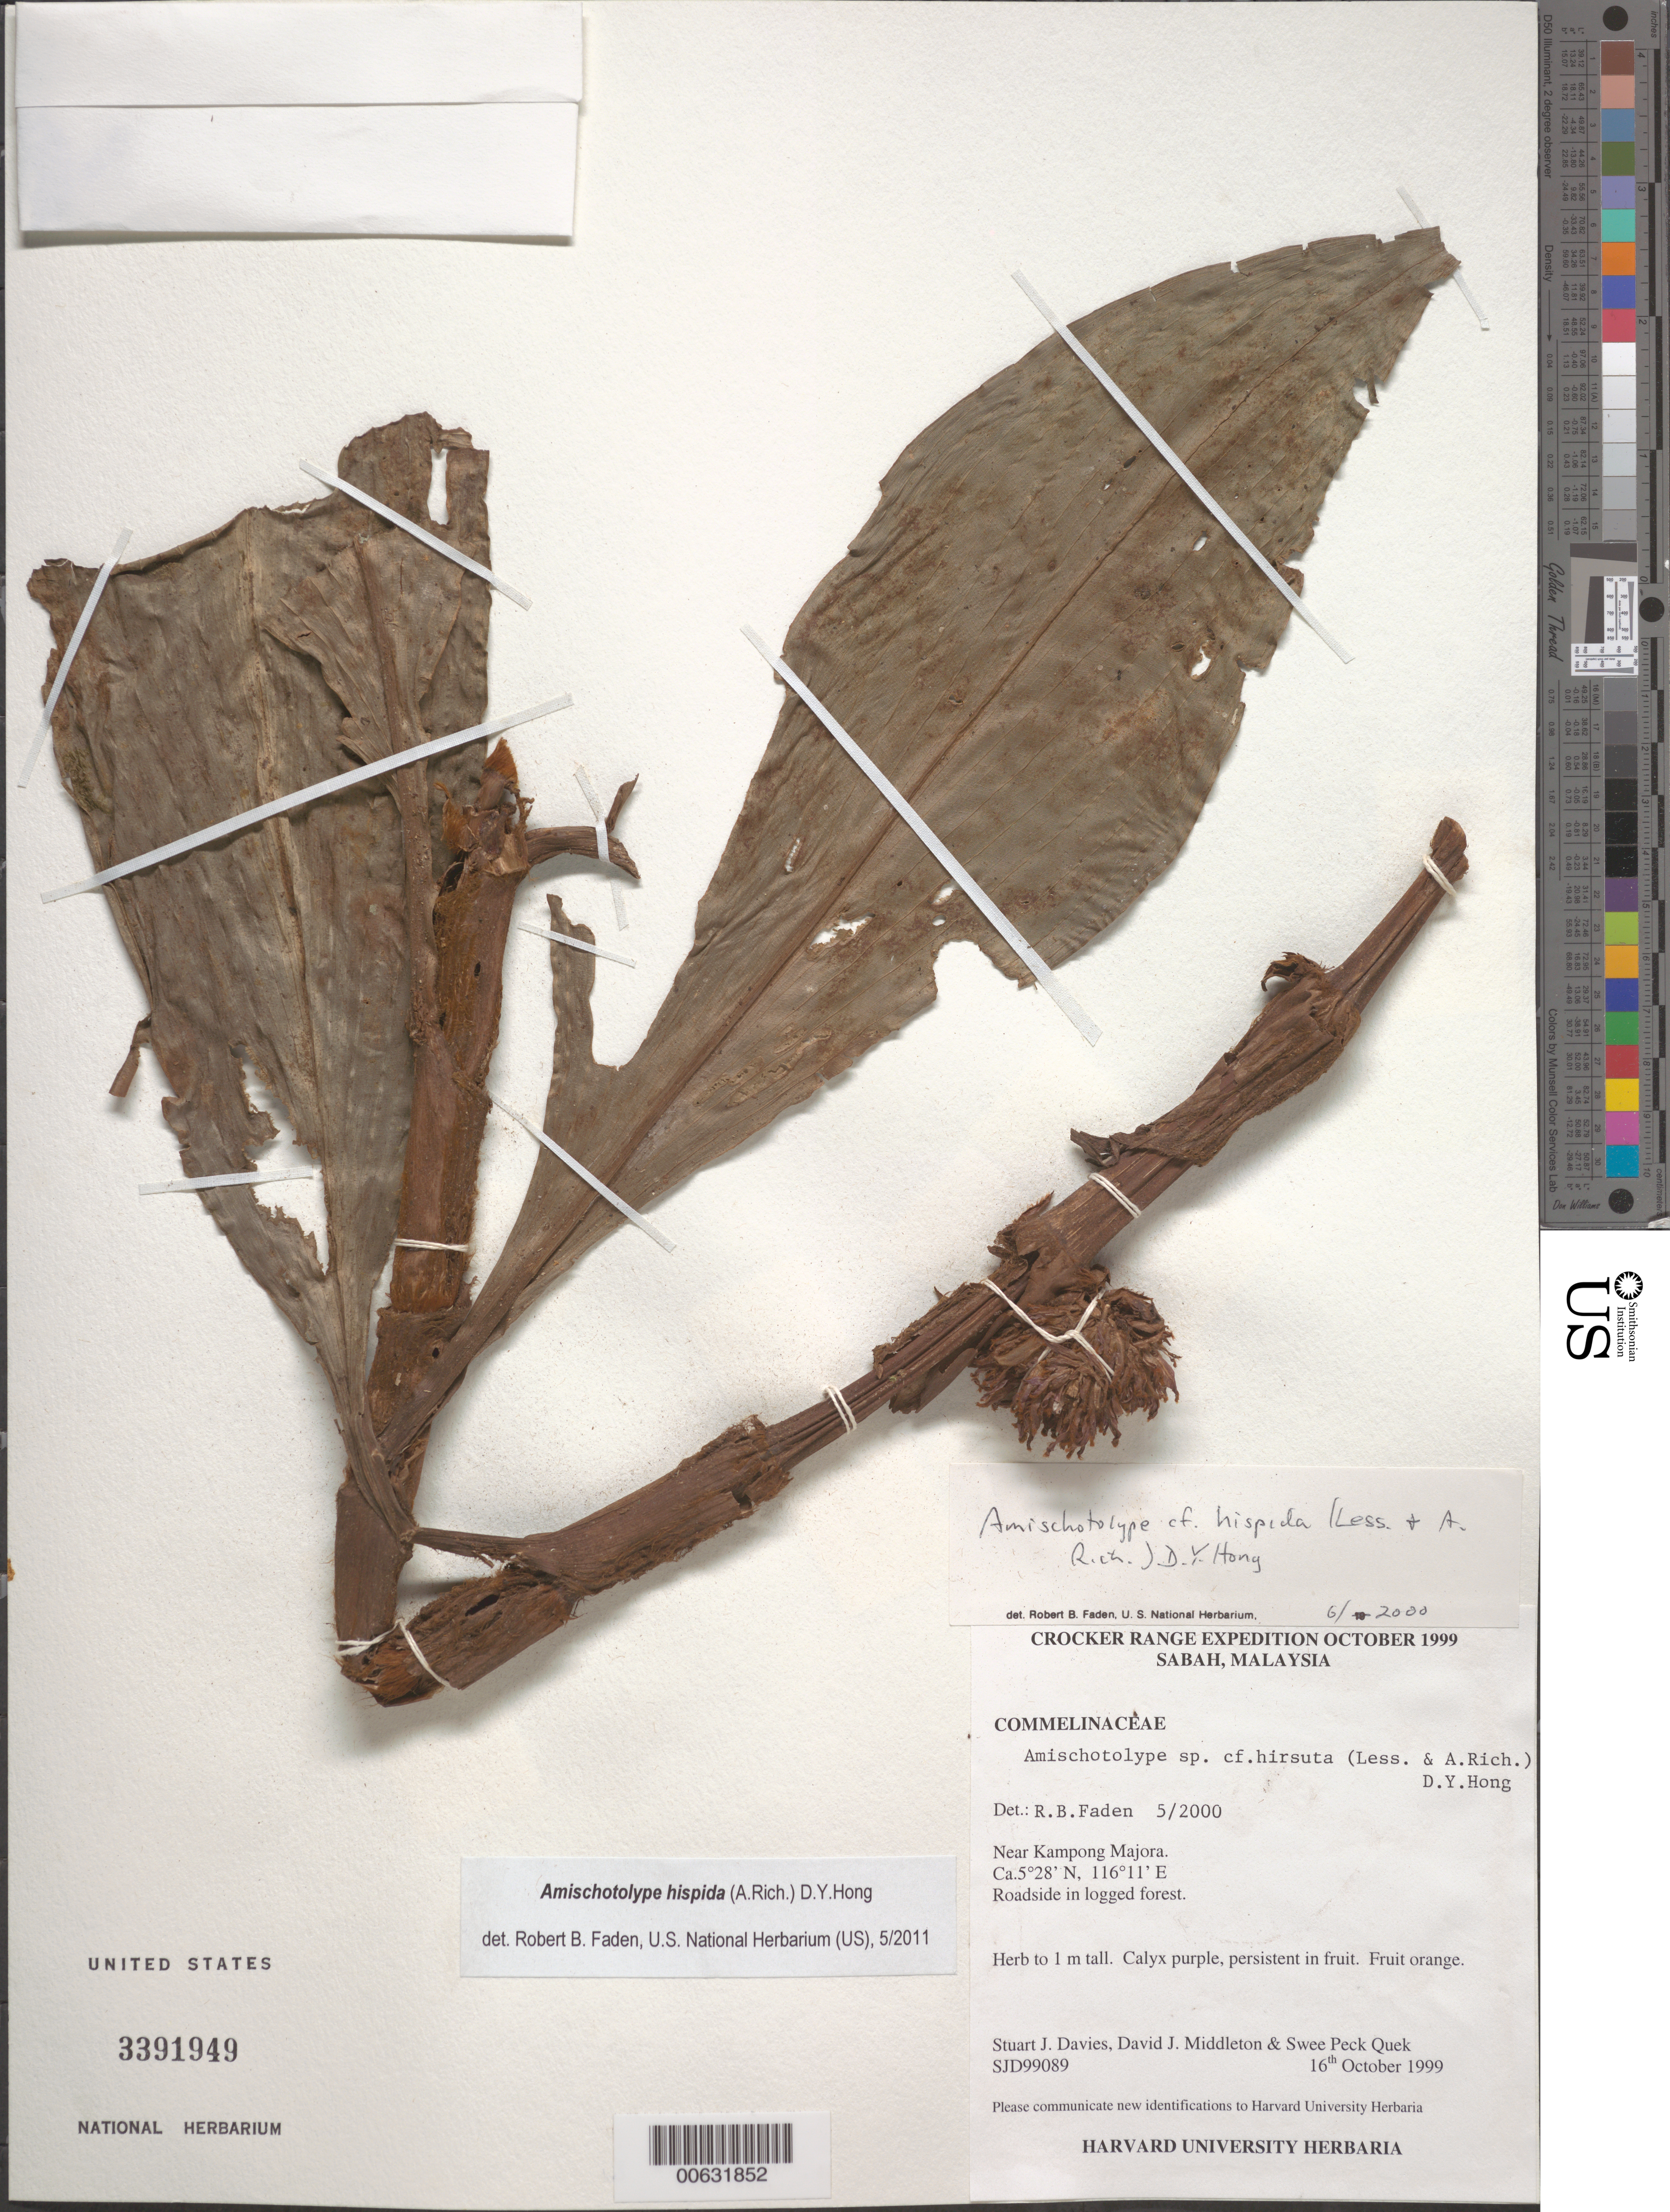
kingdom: Plantae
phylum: Tracheophyta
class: Liliopsida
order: Commelinales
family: Commelinaceae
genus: Amischotolype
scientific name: Amischotolype hispida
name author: (A. Rich.) D.Y. Hong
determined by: Faden, Robert B., (US), Smithsonian Institution - National Museum of Natural History (UNITED STATES)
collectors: S. Davies, D. J. Middleton & S. Quek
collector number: Sjd99089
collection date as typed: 16 Oct 1999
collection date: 1999-10-16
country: Malaysia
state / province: Sabah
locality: Near kampong majora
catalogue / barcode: US 3391949